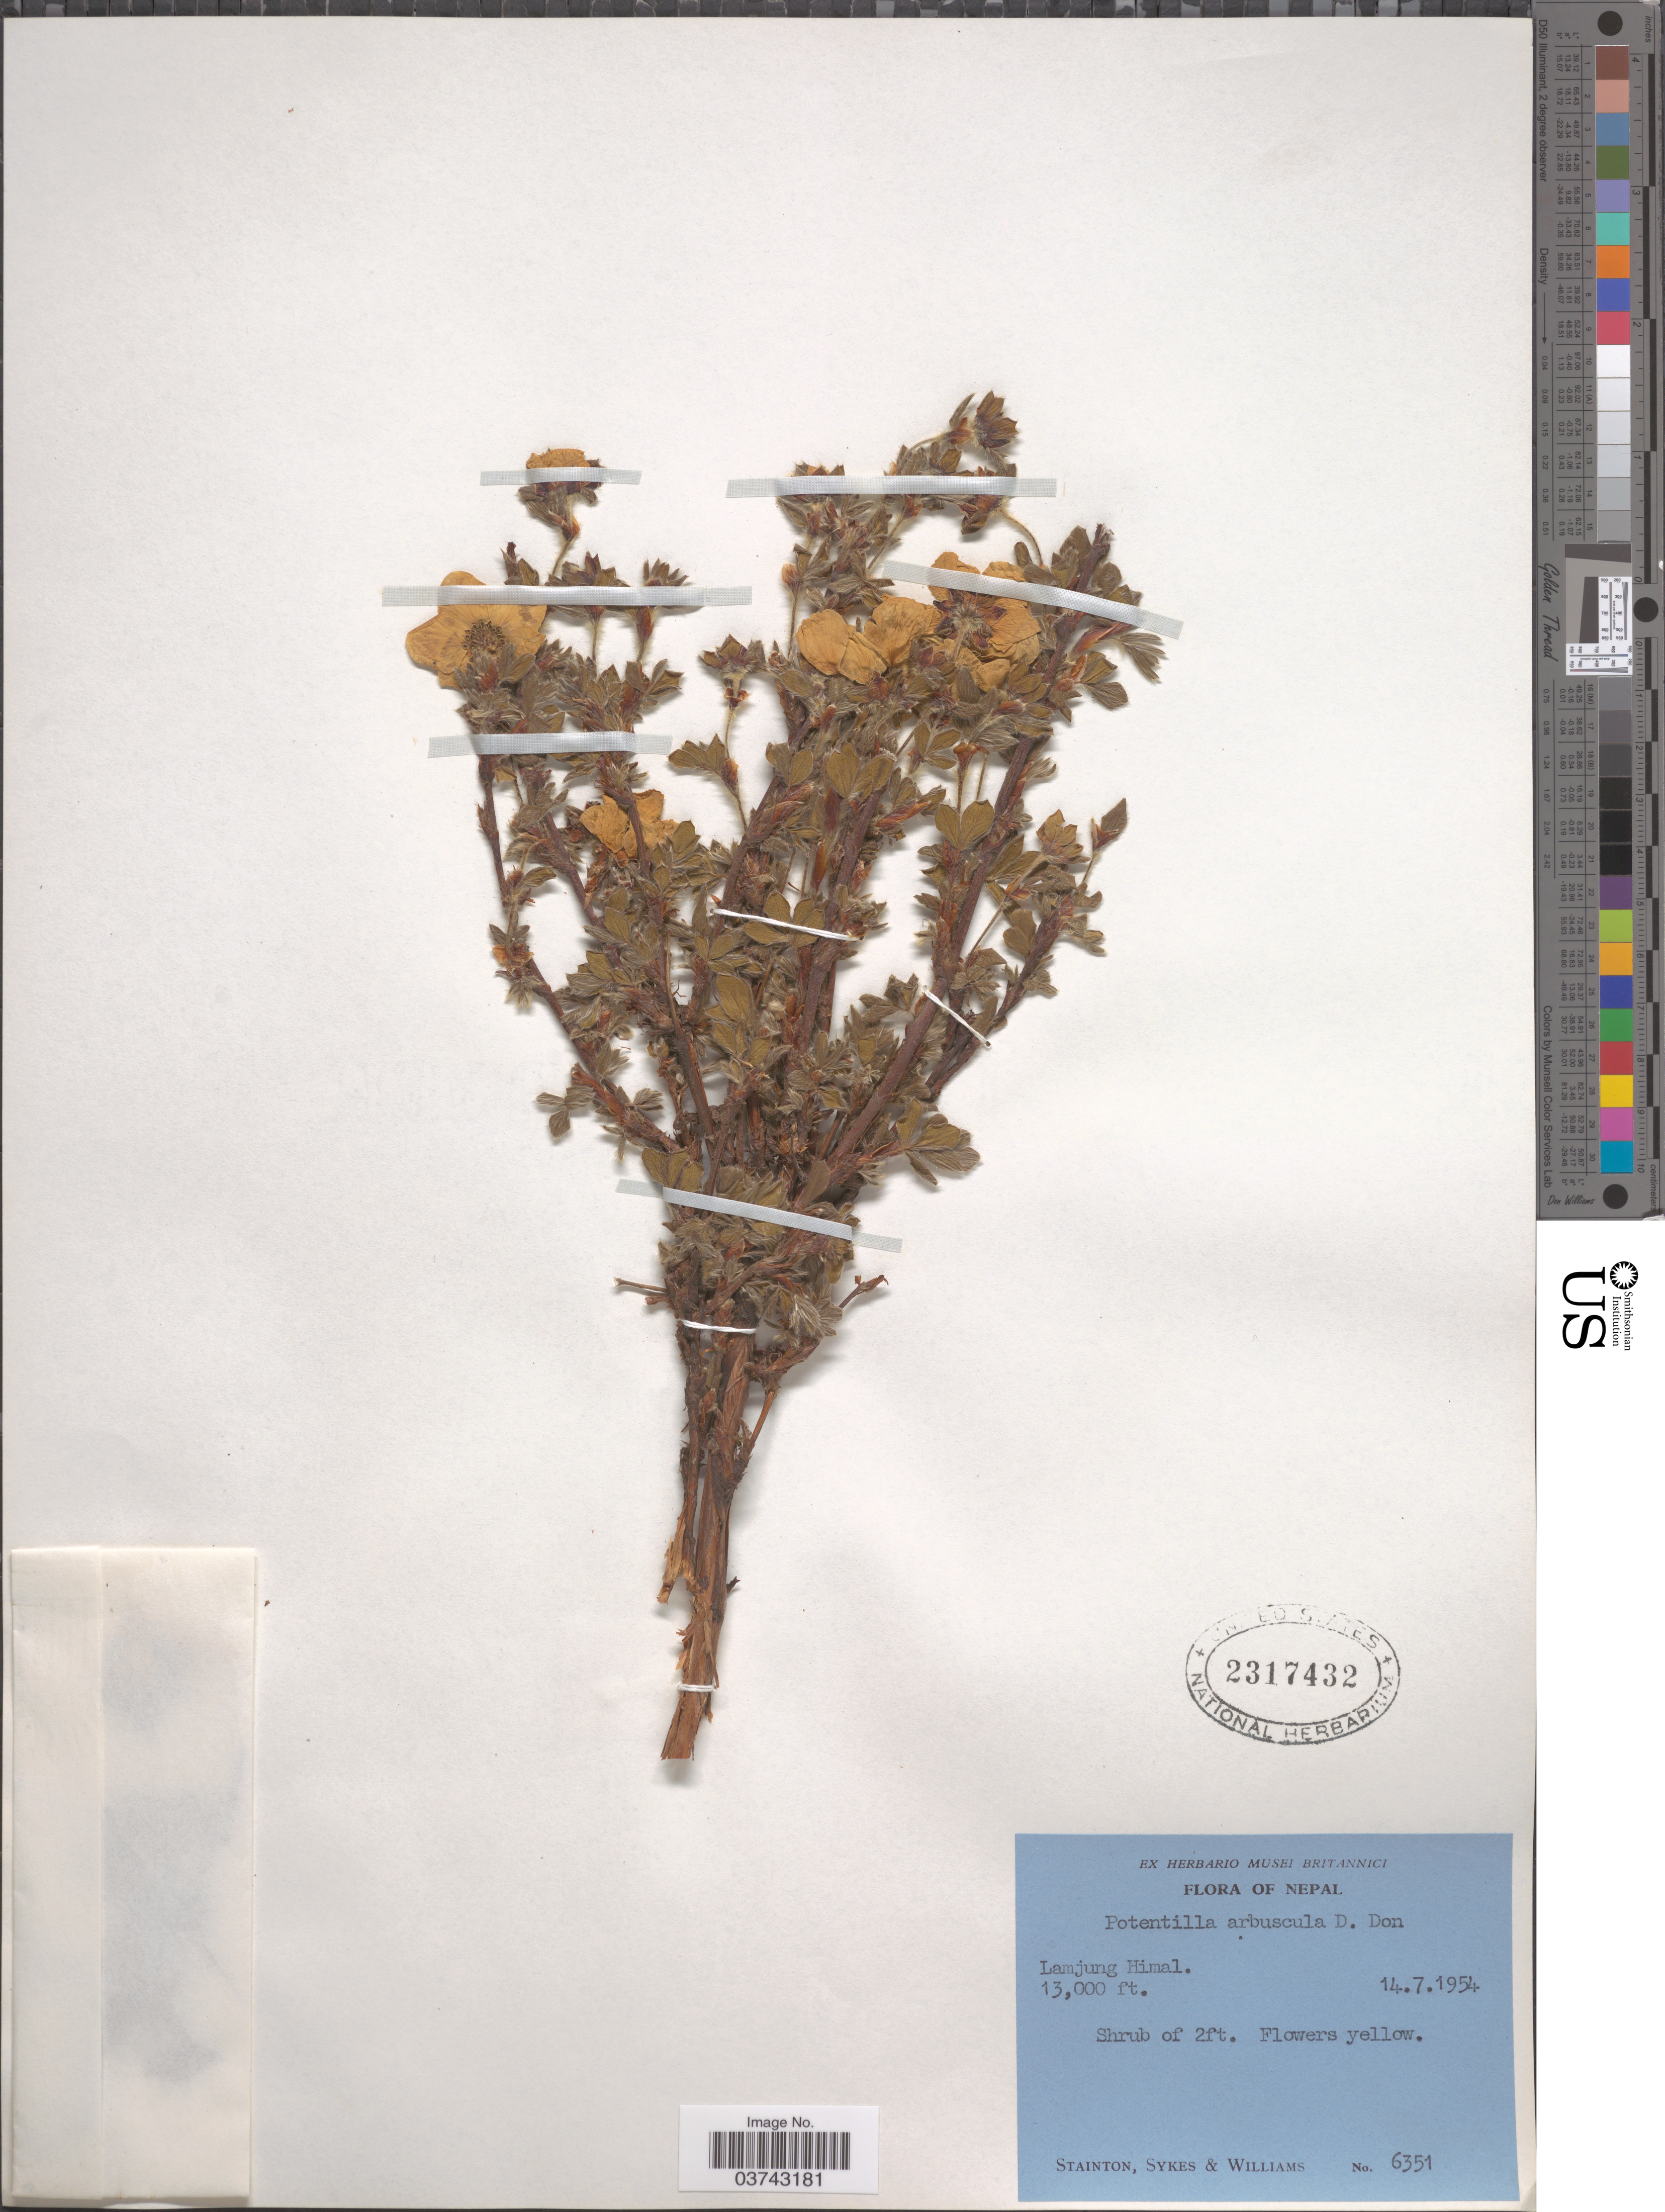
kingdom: Plantae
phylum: Tracheophyta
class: Magnoliopsida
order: Rosales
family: Rosaceae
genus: Dasiphora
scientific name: Dasiphora arbuscula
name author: (D. Don) Soják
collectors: -. Stainton, Sykes, -- & -- Williams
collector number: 6351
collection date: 1954-07-14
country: Nepal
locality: Lamjung Himal.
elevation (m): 3962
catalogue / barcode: US 2317432